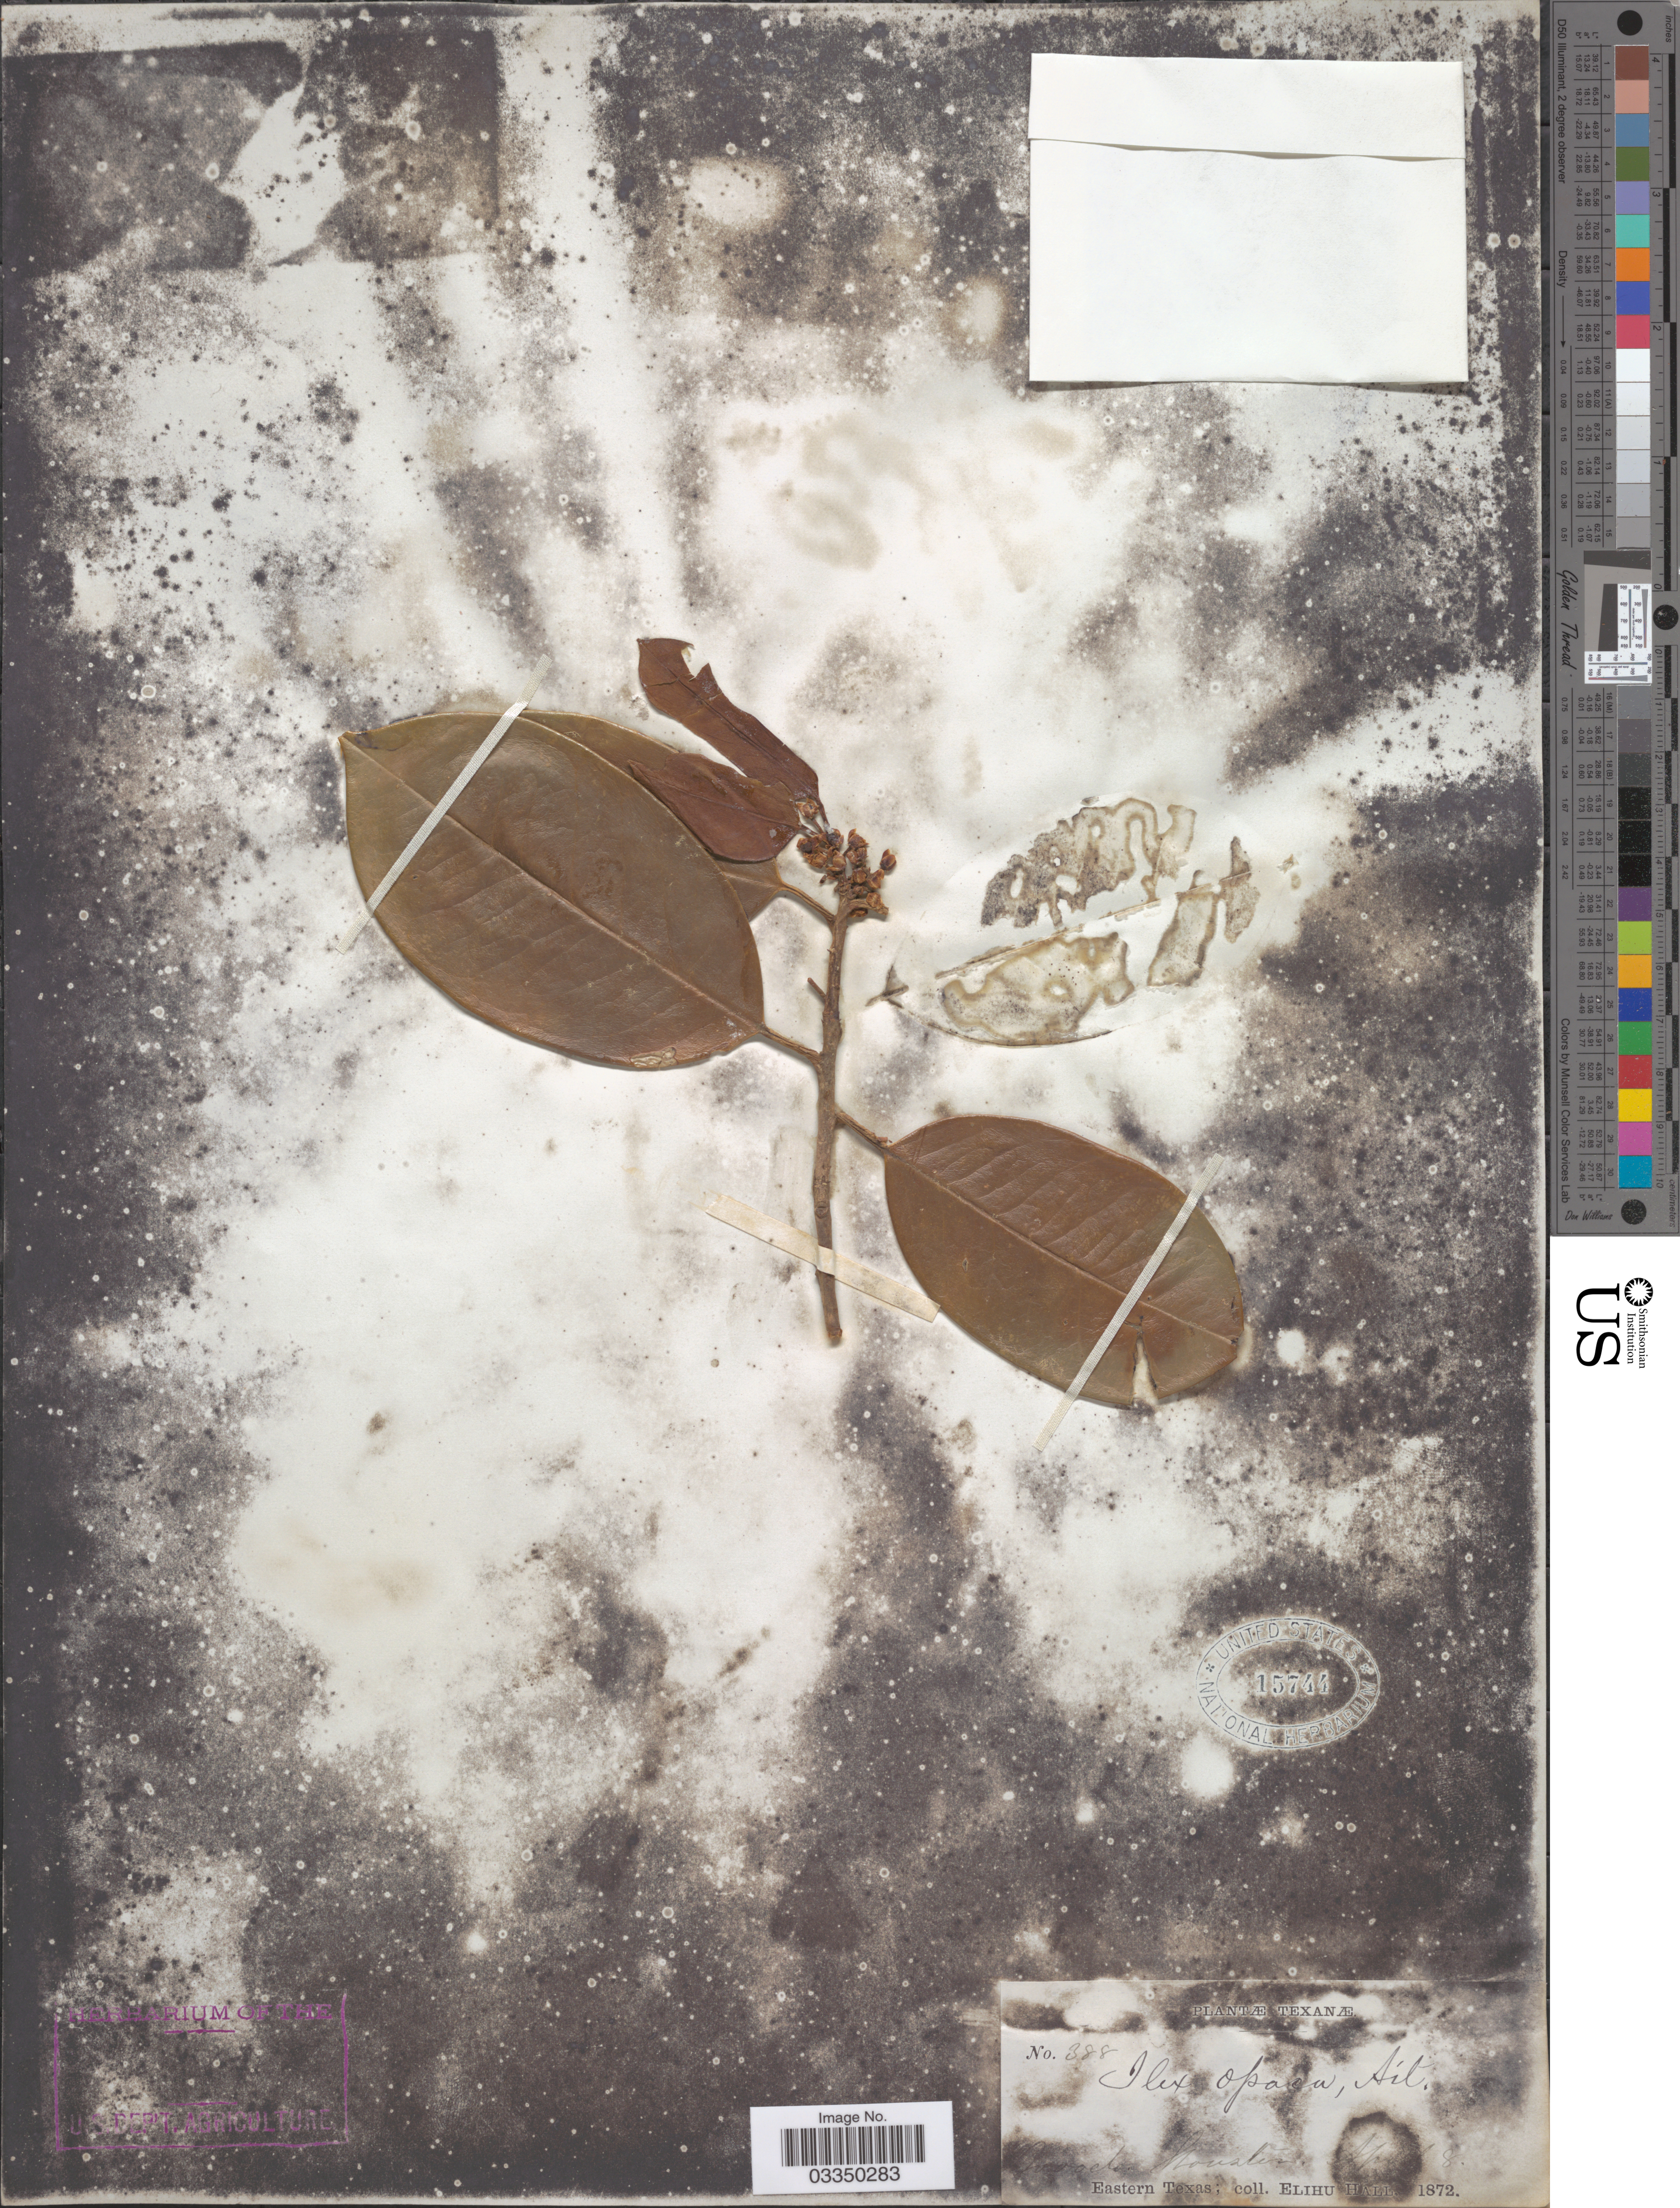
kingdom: Plantae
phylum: Tracheophyta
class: Magnoliopsida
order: Aquifoliales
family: Aquifoliaceae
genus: Ilex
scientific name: Ilex opaca f. subintegra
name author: Weath.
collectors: E. Hall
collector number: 388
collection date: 1872-04-08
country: United States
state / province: Texas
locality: Houston. Eastern Texas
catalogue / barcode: US 15744